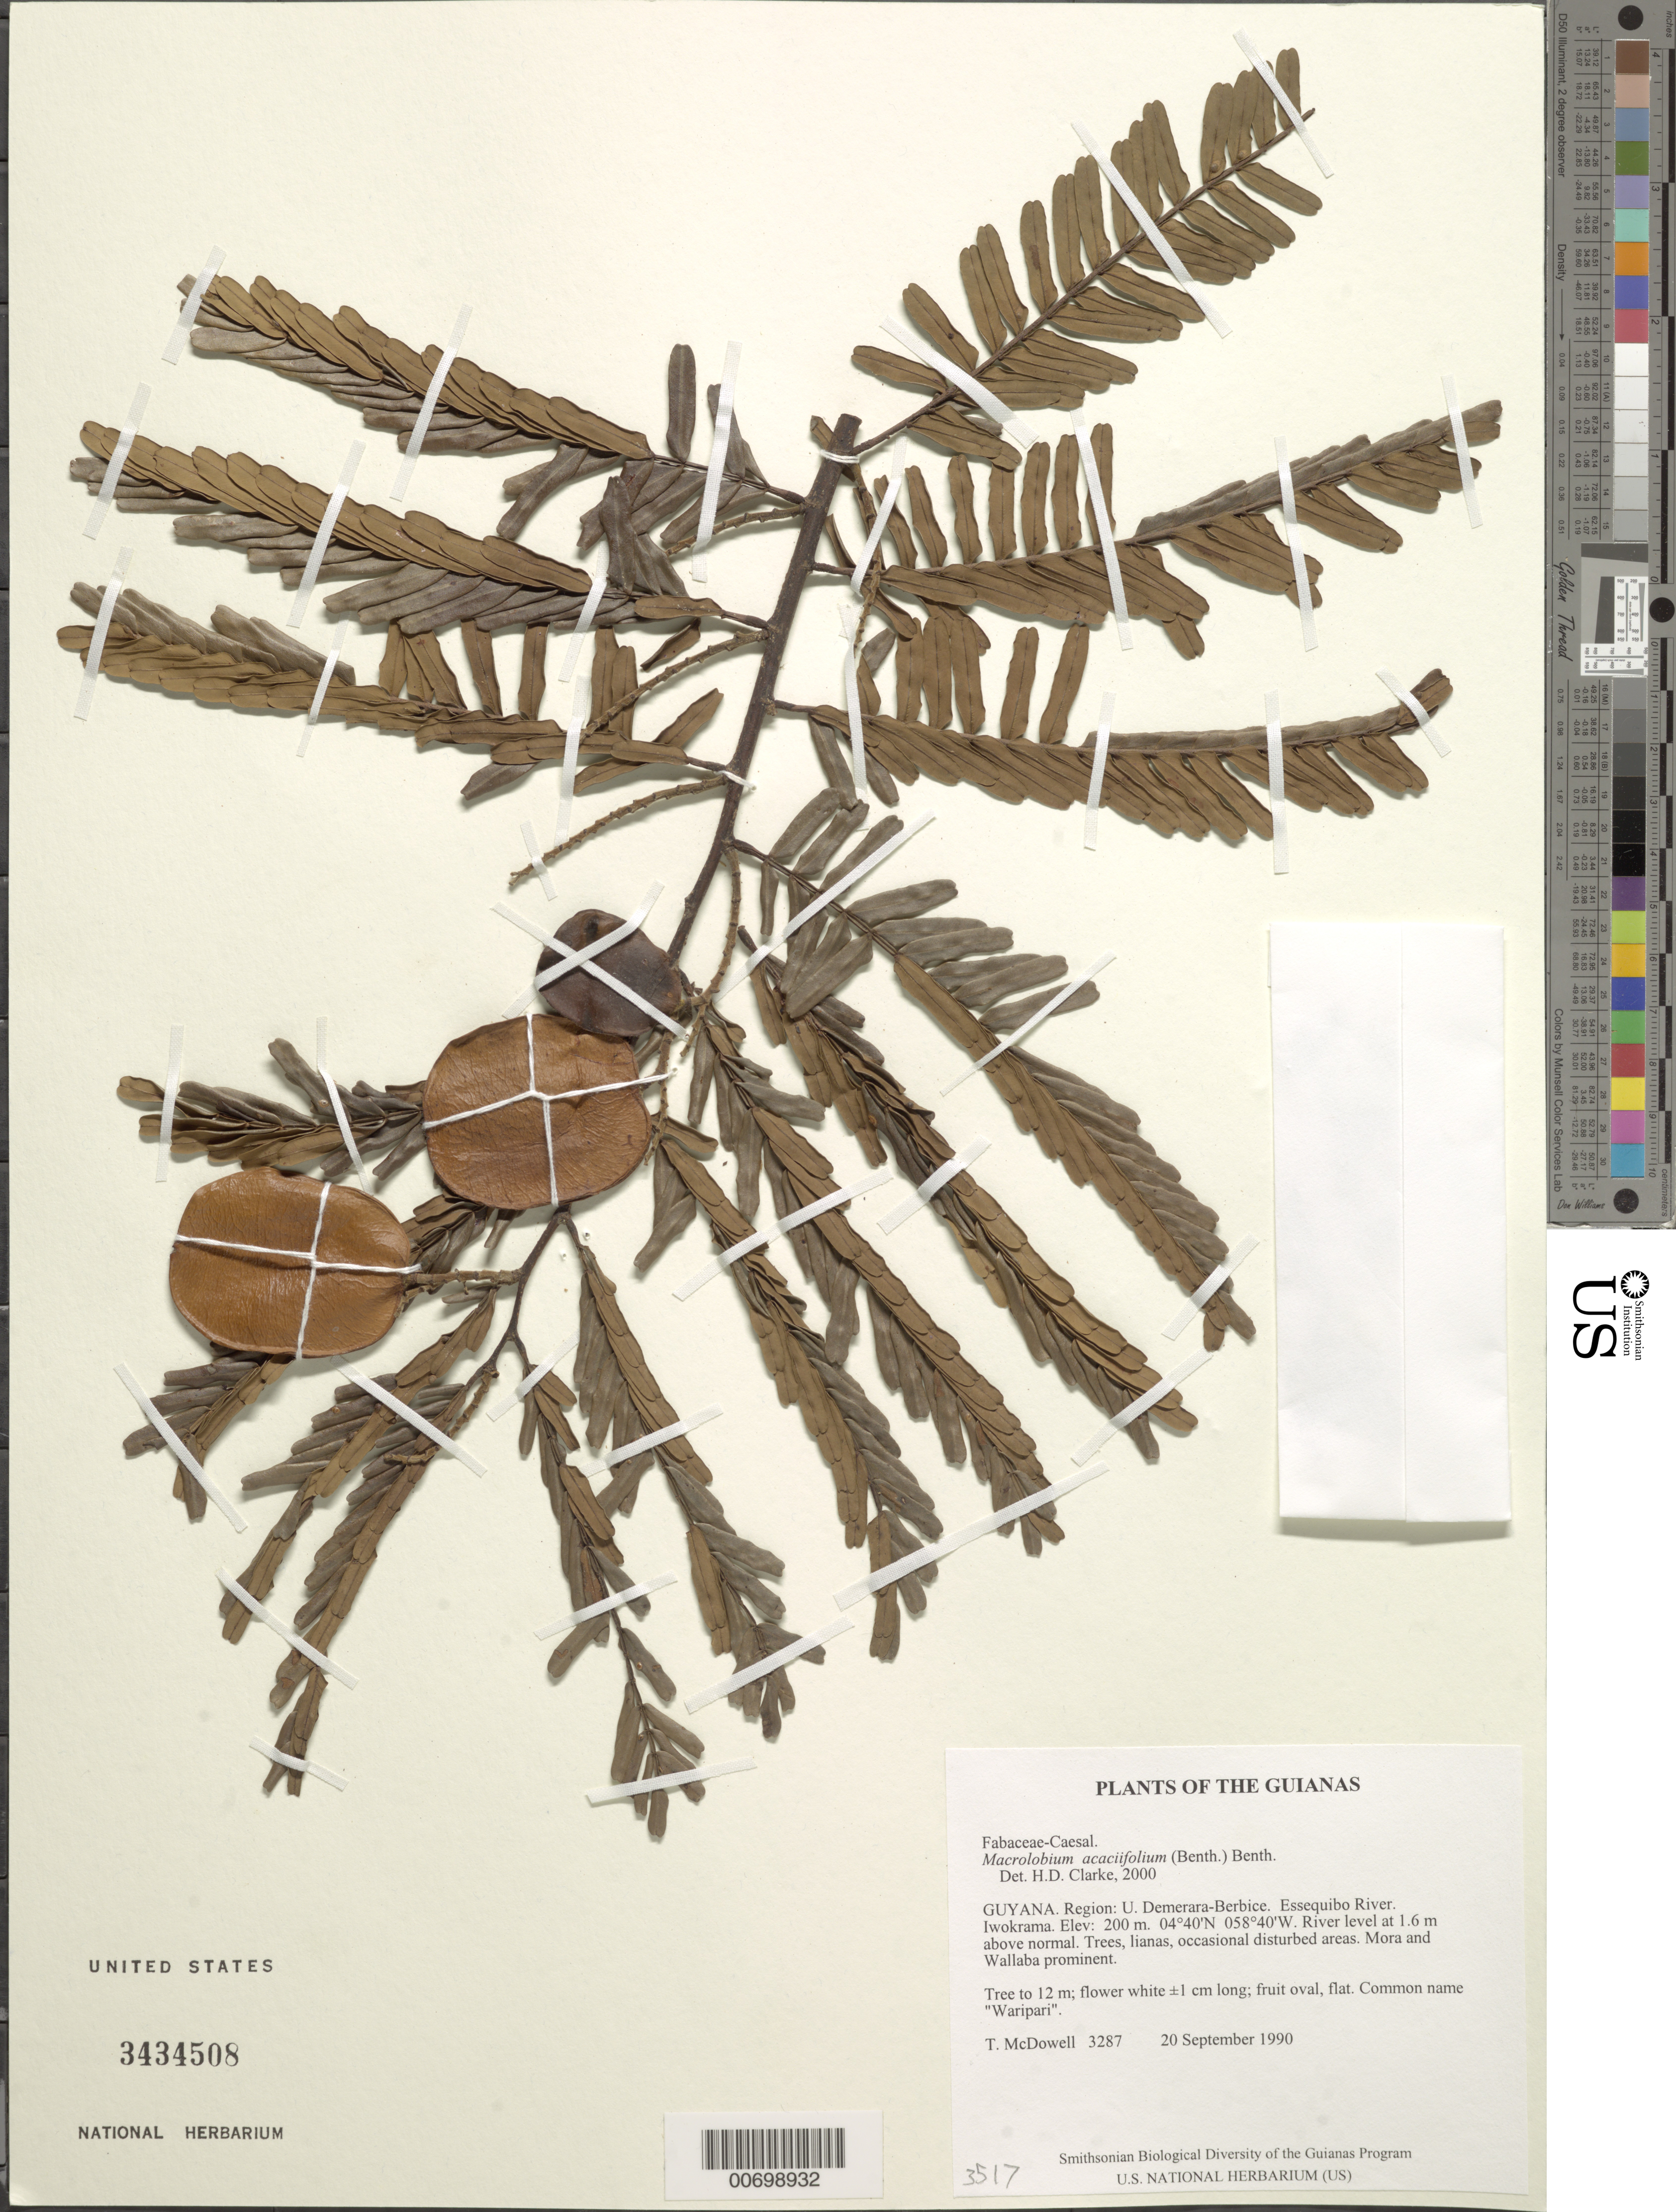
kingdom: Plantae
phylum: Tracheophyta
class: Magnoliopsida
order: Fabales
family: Fabaceae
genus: Macrolobium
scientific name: Macrolobium acaciifolium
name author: (Benth.) Benth.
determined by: Clarke, H. D., University of North Carolina (Asheville)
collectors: T. McDowell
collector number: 3287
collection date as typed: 20 September 1990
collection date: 1990-09-20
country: Guyana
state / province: U. Demerara-Berbice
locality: Along Essequibo River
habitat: River flood marks at 1.6 m above present level. Trees, lianas, occasional disturbed areas. Mora and Wallaba prominent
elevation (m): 60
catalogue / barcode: US 3434508